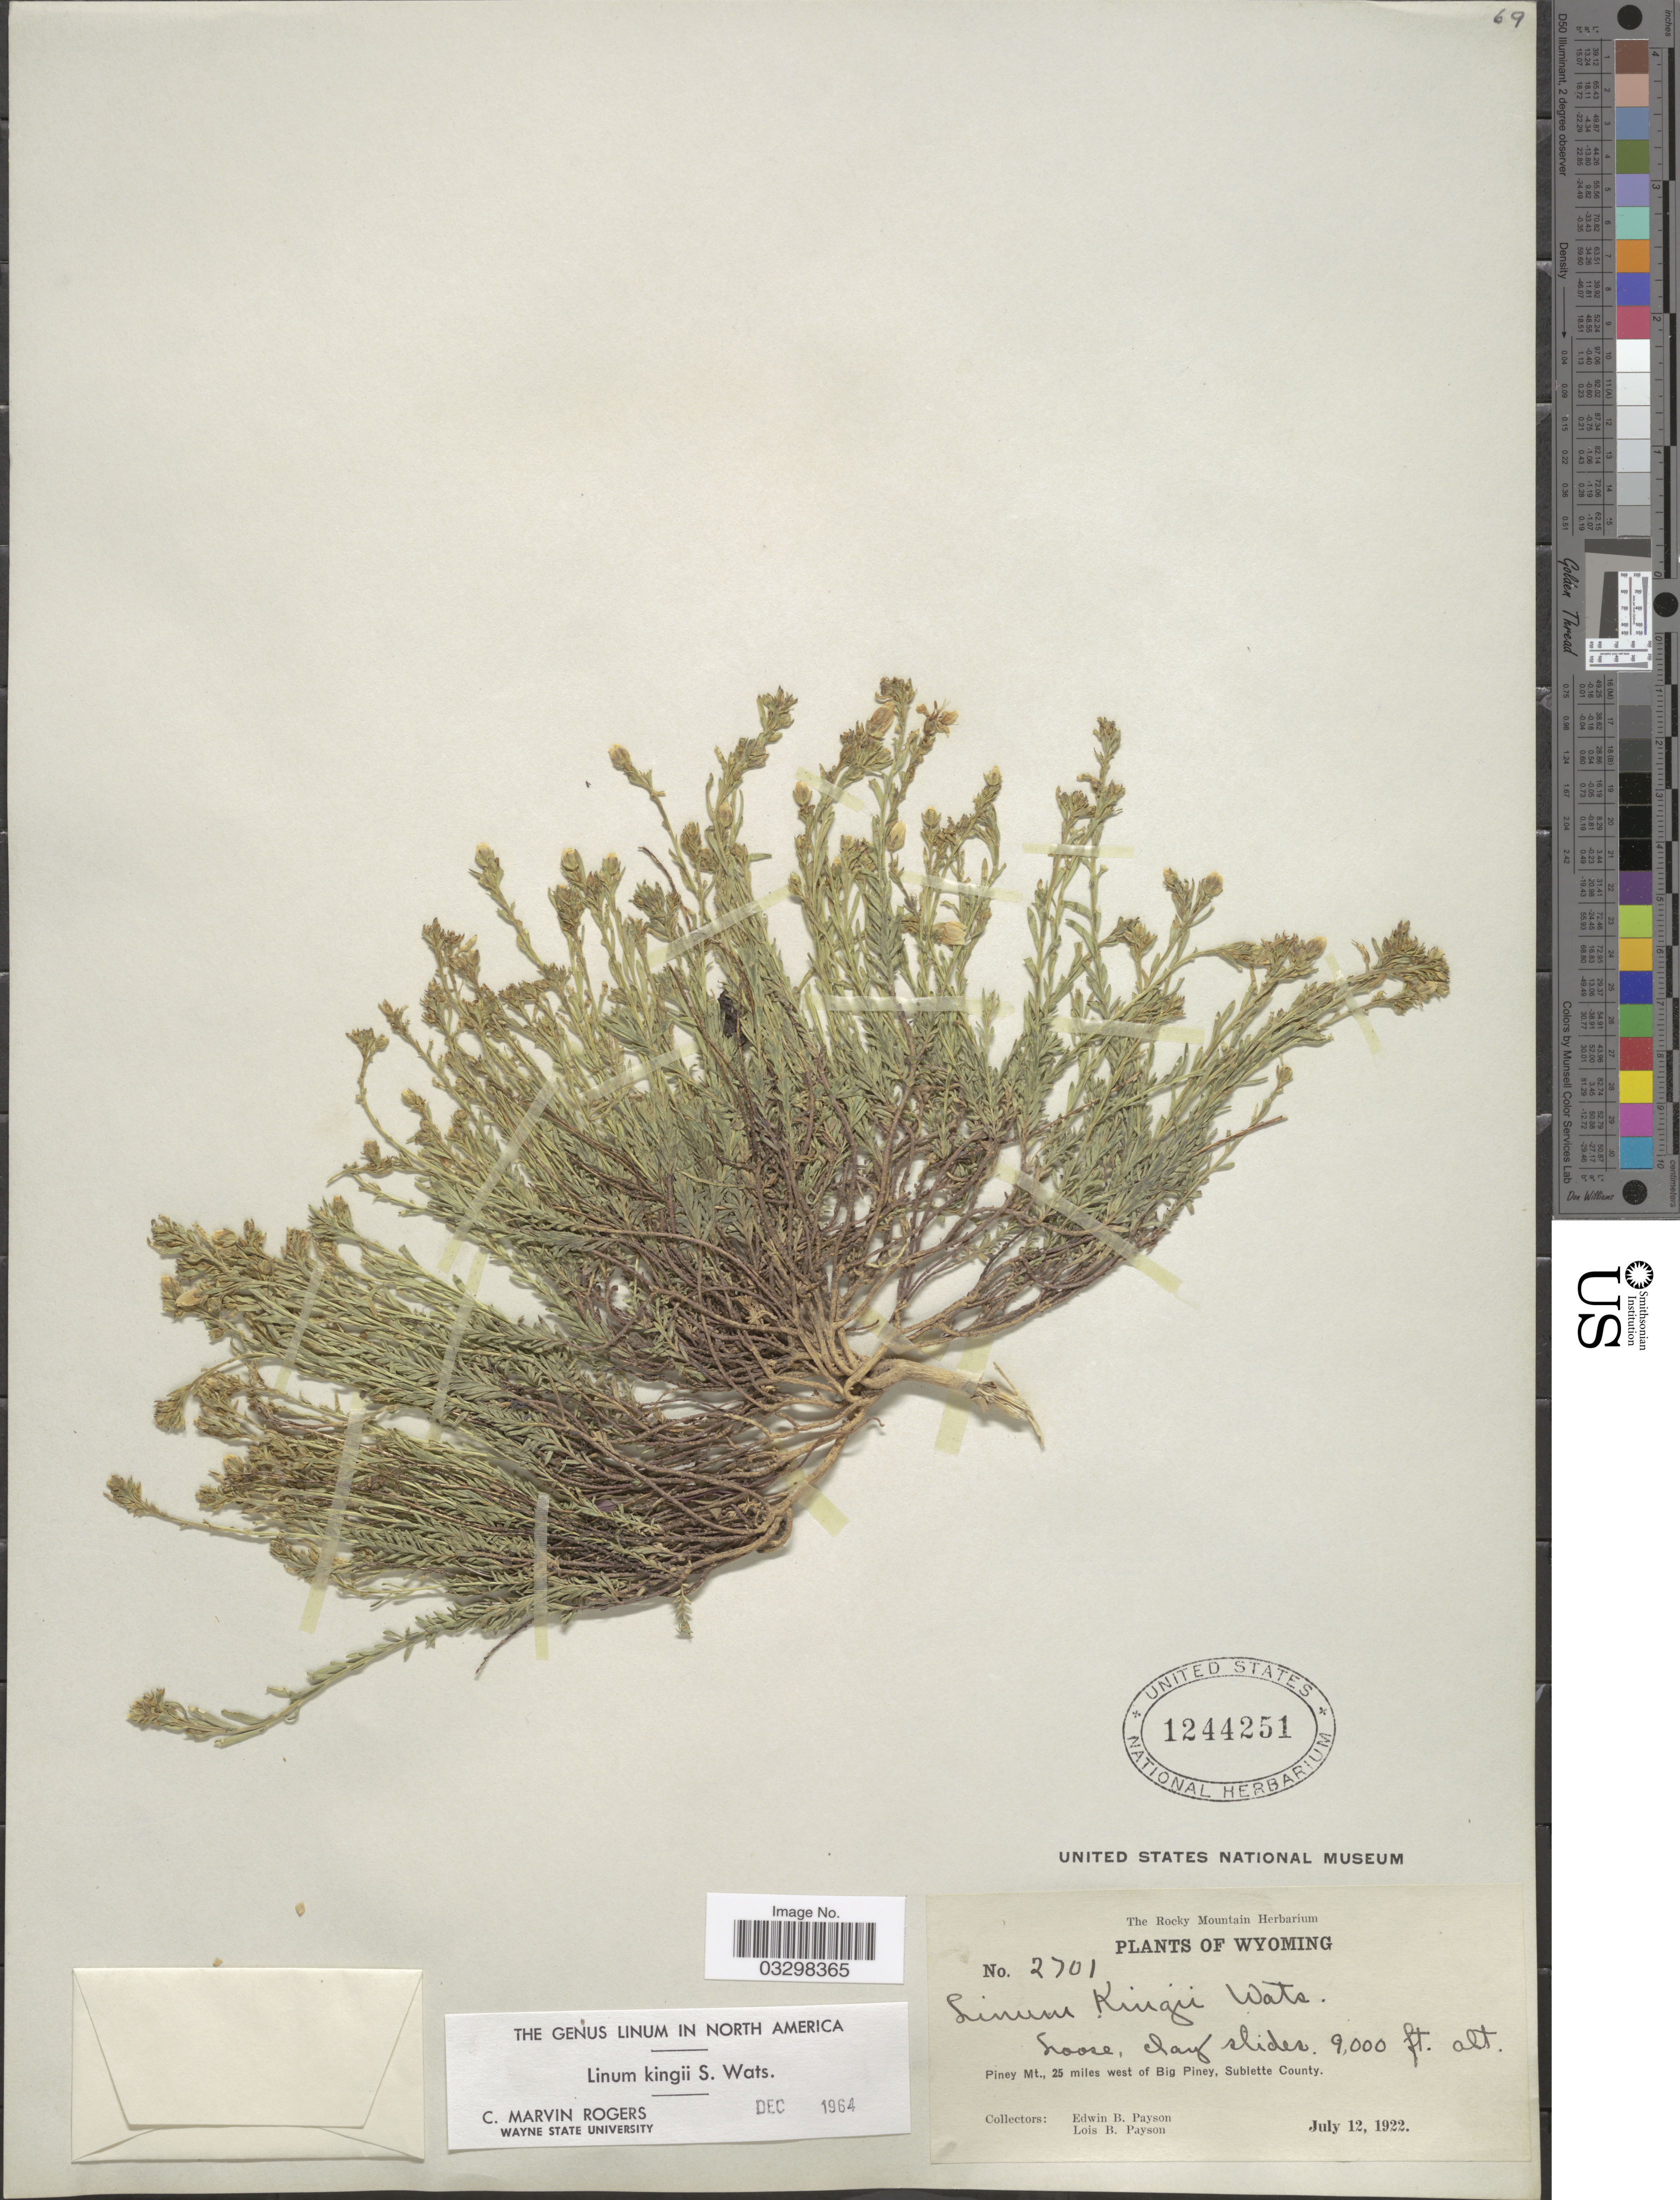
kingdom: Plantae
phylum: Tracheophyta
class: Magnoliopsida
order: Apiales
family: Apiaceae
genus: Selinum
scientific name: Selinum kingii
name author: S. Watson in C. King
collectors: E. B. Payson & L. Payson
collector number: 2701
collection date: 1922-07-12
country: United States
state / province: Wyoming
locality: Loose, clay slider. Piney Mt., 25 miles west of Big Piney, Sublette County.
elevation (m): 2743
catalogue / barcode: US 1244251